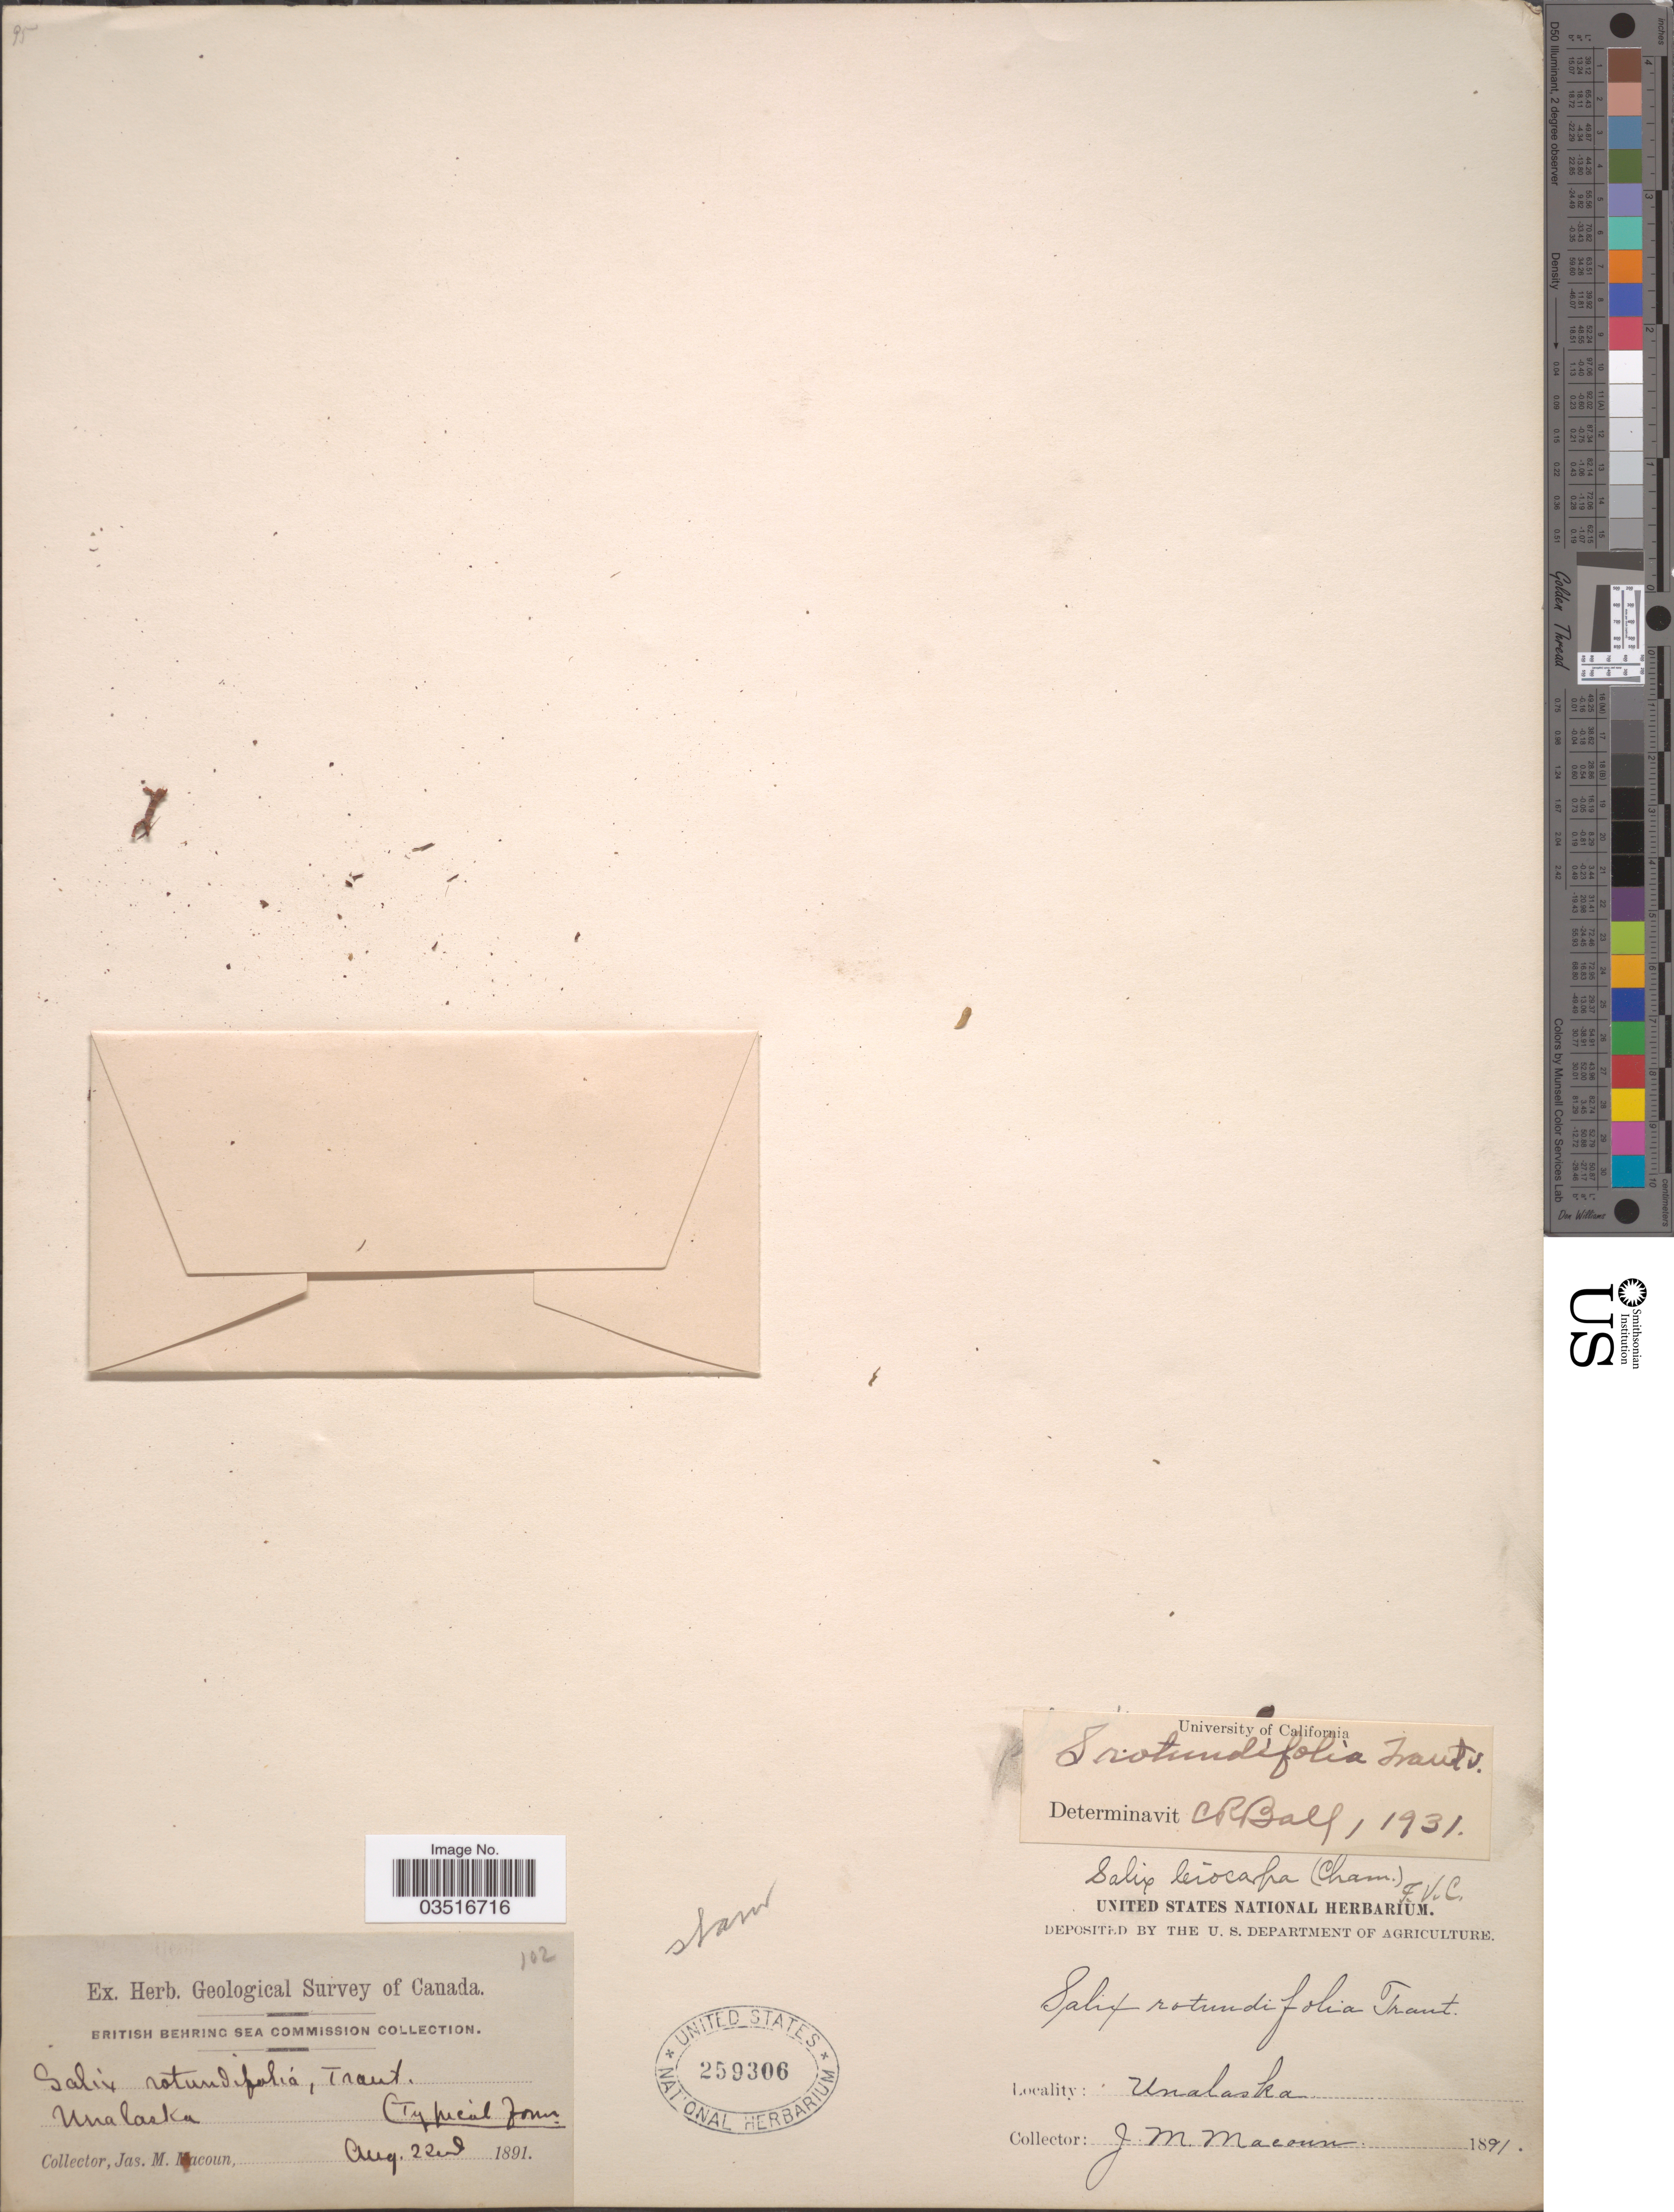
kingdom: Plantae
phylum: Tracheophyta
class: Magnoliopsida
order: Malpighiales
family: Salicaceae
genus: Salix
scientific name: Salix rotundifolia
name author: Trautv.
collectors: J. M. Macoun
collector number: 102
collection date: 1891-08-22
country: United States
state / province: Alaska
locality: Unalaska.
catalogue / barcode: US 259306